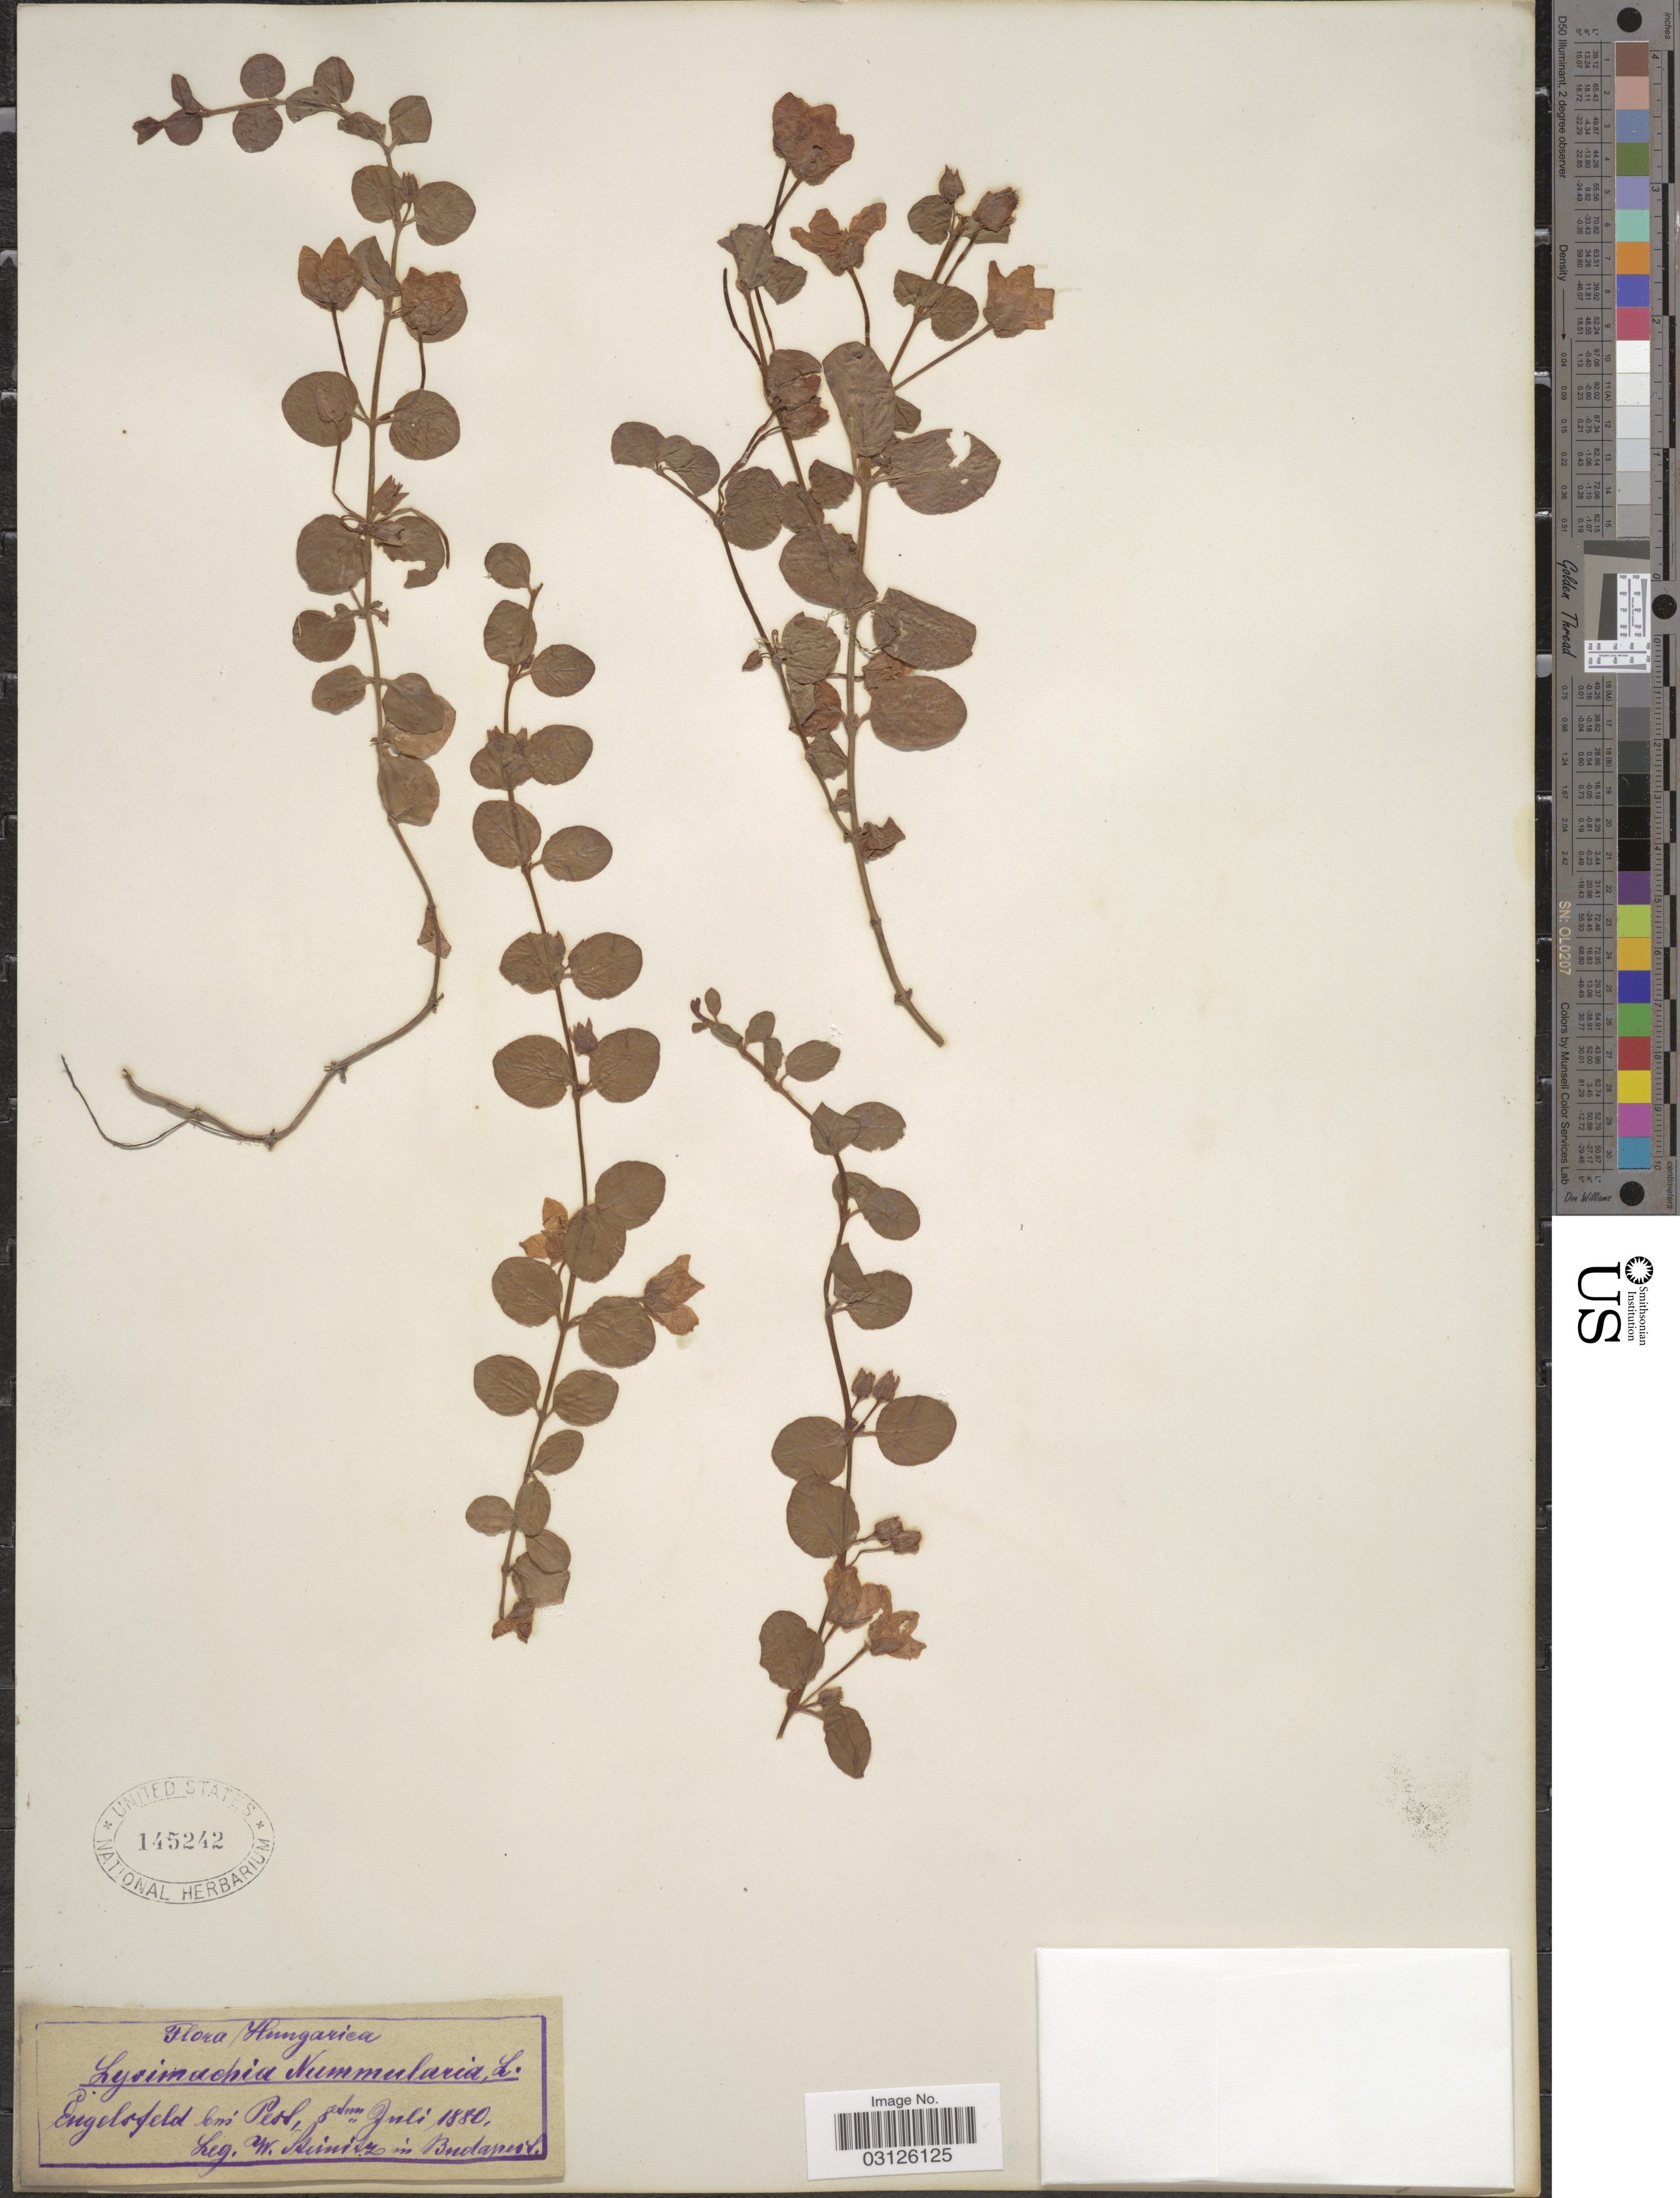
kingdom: Plantae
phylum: Tracheophyta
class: Magnoliopsida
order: Ericales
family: Primulaceae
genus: Lysimachia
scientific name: Lysimachia nummularia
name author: L.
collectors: W. Steinitz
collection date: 1880-07-08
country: Hungary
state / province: Budapest, Capital District of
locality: Engelsfeld bei Pest.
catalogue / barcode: US 145242